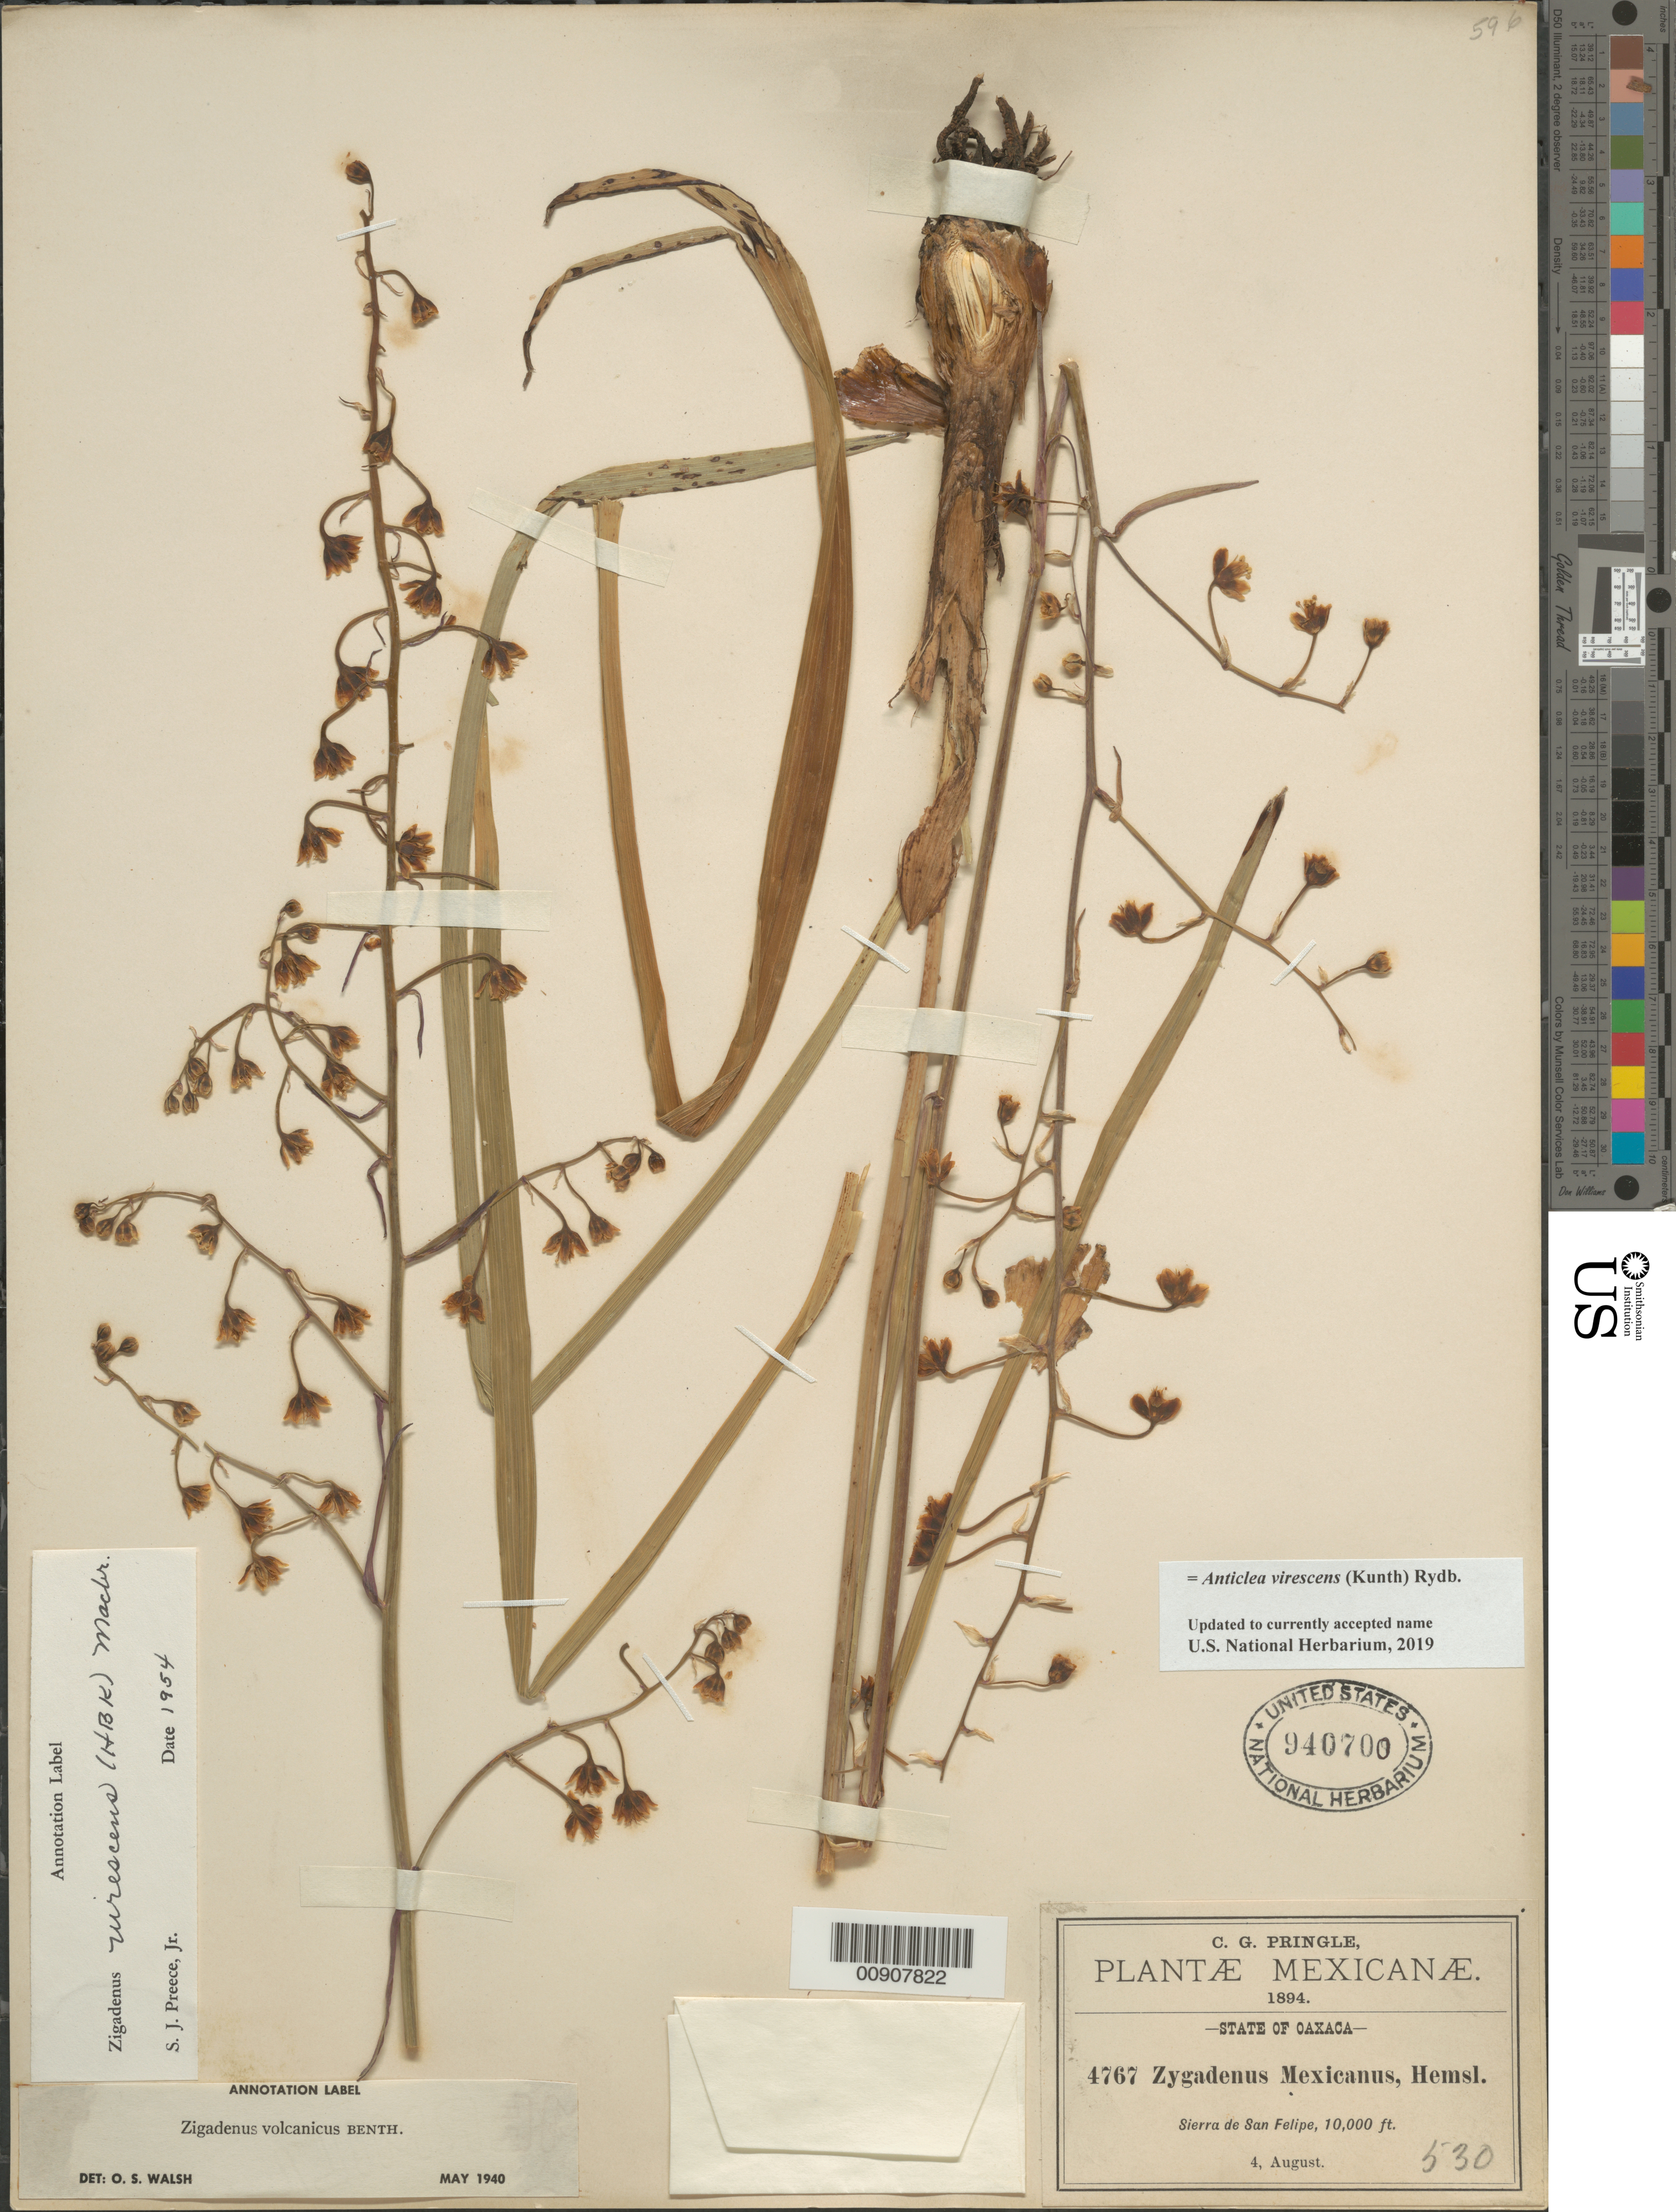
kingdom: Plantae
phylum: Tracheophyta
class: Liliopsida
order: Liliales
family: Melanthiaceae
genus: Anticlea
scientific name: Anticlea virescens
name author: (Kunth) Rydb.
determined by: Strong, Mark T., (BOT), Smithsonian Institution - National Museum of Natural History (UNITED STATES)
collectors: C. G. Pringle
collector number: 4767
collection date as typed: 04 Aug 1894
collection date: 1894-08-04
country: Mexico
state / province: Oaxaca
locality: Sierra de San Felipe, State of Oaxaca.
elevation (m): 3048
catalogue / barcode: US 940700